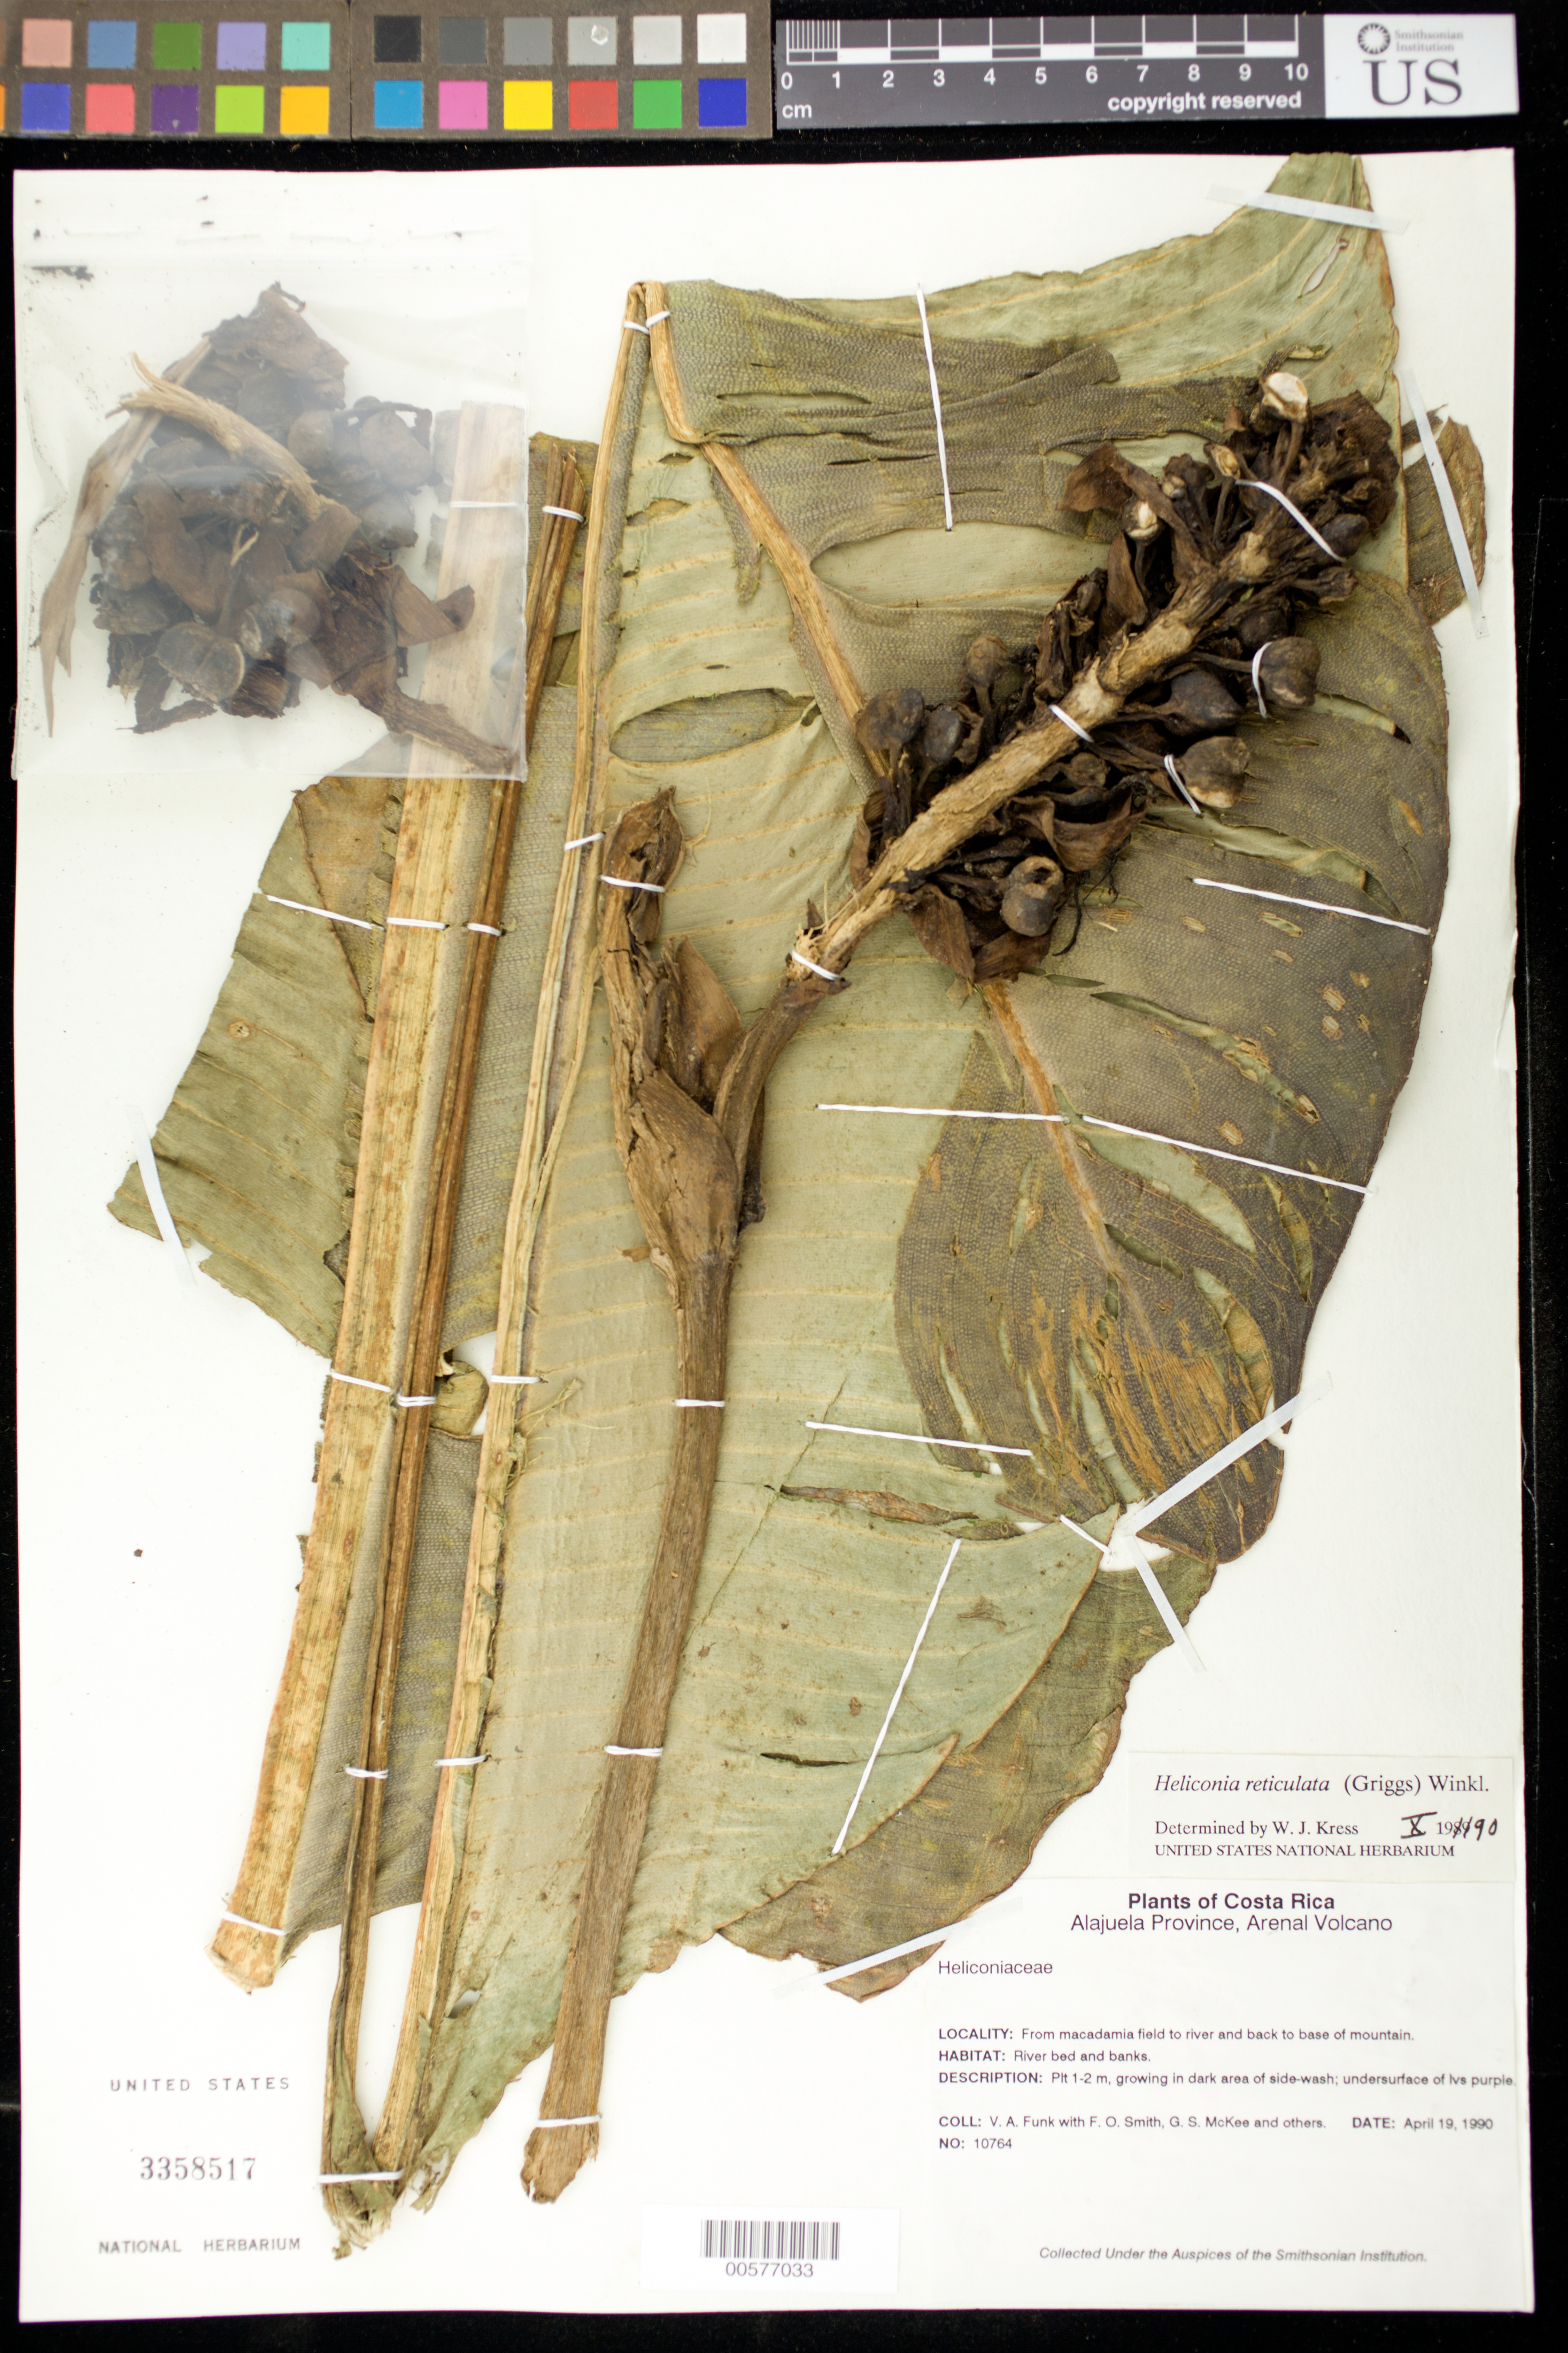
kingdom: Plantae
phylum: Tracheophyta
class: Liliopsida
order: Zingiberales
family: Heliconiaceae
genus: Heliconia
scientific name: Heliconia reptans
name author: Abalo & G. Morales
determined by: Kress, W. J., (US), Smithsonian Institution - National Museum of Natural History (UNITED STATES)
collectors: V. Funk, F. Smith, G. S. McKee & et al.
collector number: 10764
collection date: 1990-04-19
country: Costa Rica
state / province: Alajuela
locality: From macadamia field to river and back to base of mountain. Arenal Volcano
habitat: River bed and banks.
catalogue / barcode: US 3358517